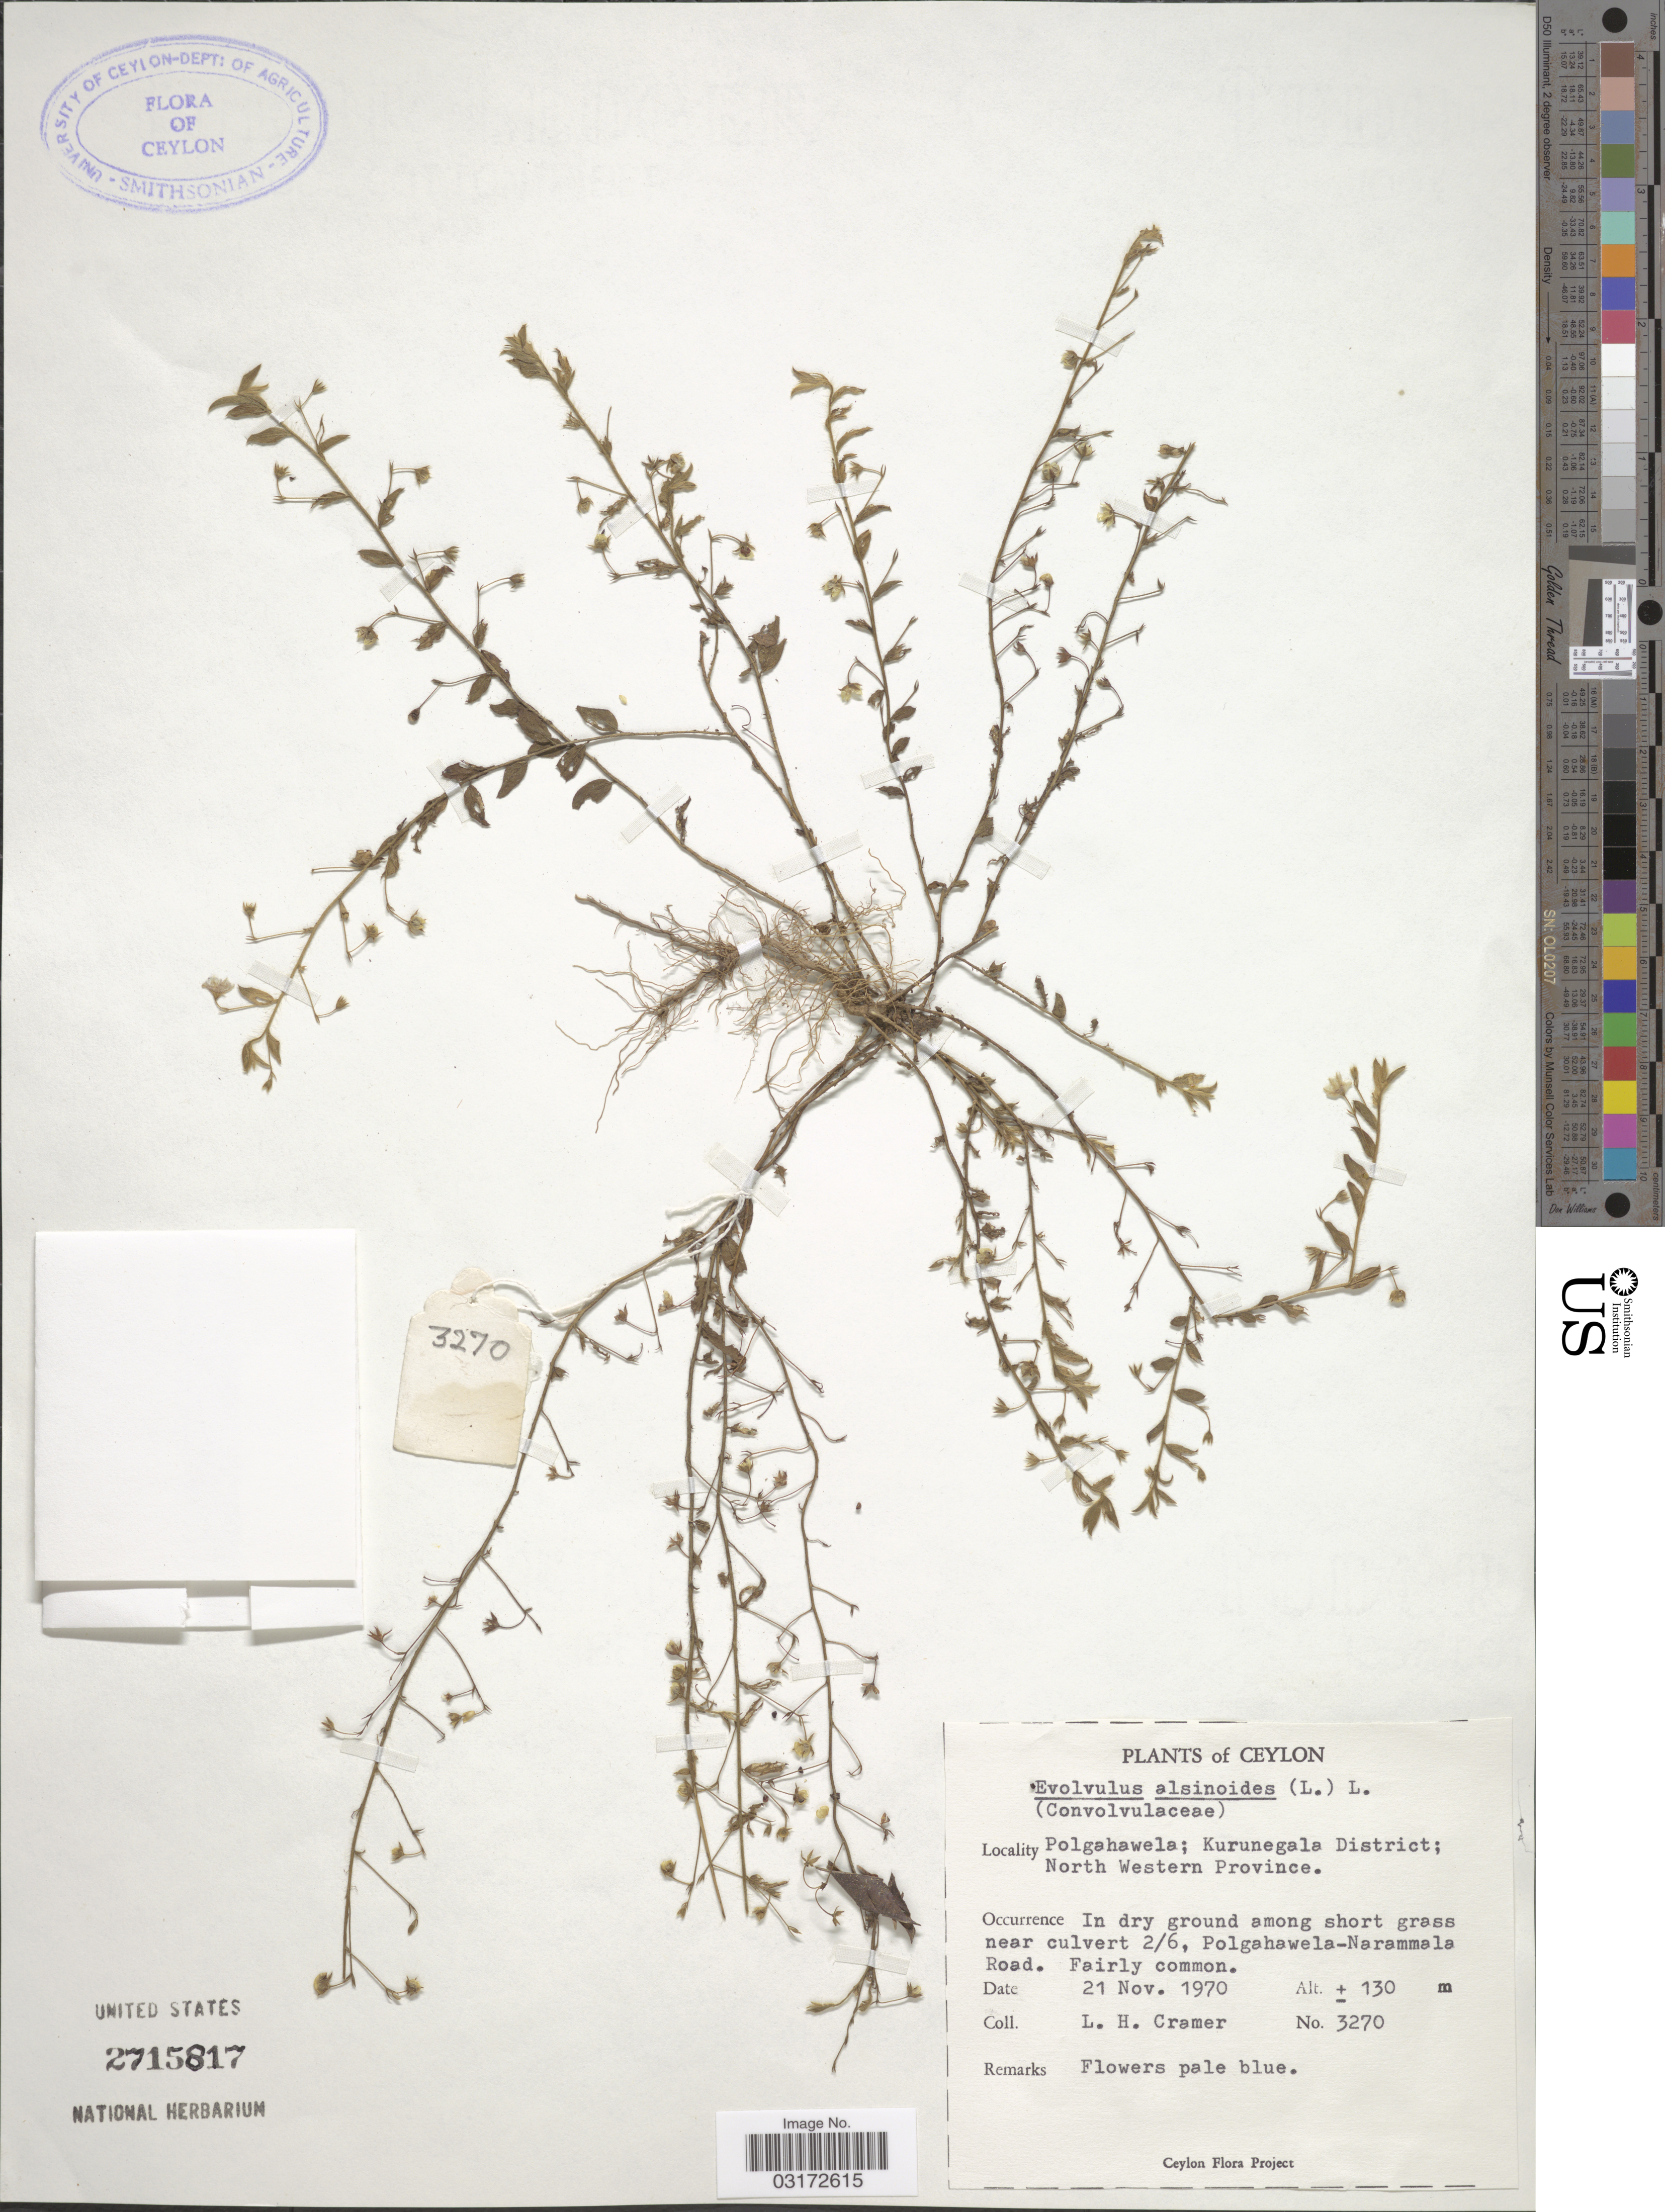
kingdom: Plantae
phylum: Tracheophyta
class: Magnoliopsida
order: Solanales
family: Convolvulaceae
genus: Evolvulus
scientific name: Evolvulus alsinoides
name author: (L.) L.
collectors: L. H. Cramer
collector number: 3270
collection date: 1970-11-21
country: Sri Lanka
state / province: North Western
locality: Ceylon. Polgahawela; Kurunegala District; North Western Province. In dry ground among short grass near culvert 2/6, Polgahawela-Narammala Road.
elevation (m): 130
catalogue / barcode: US 2715817